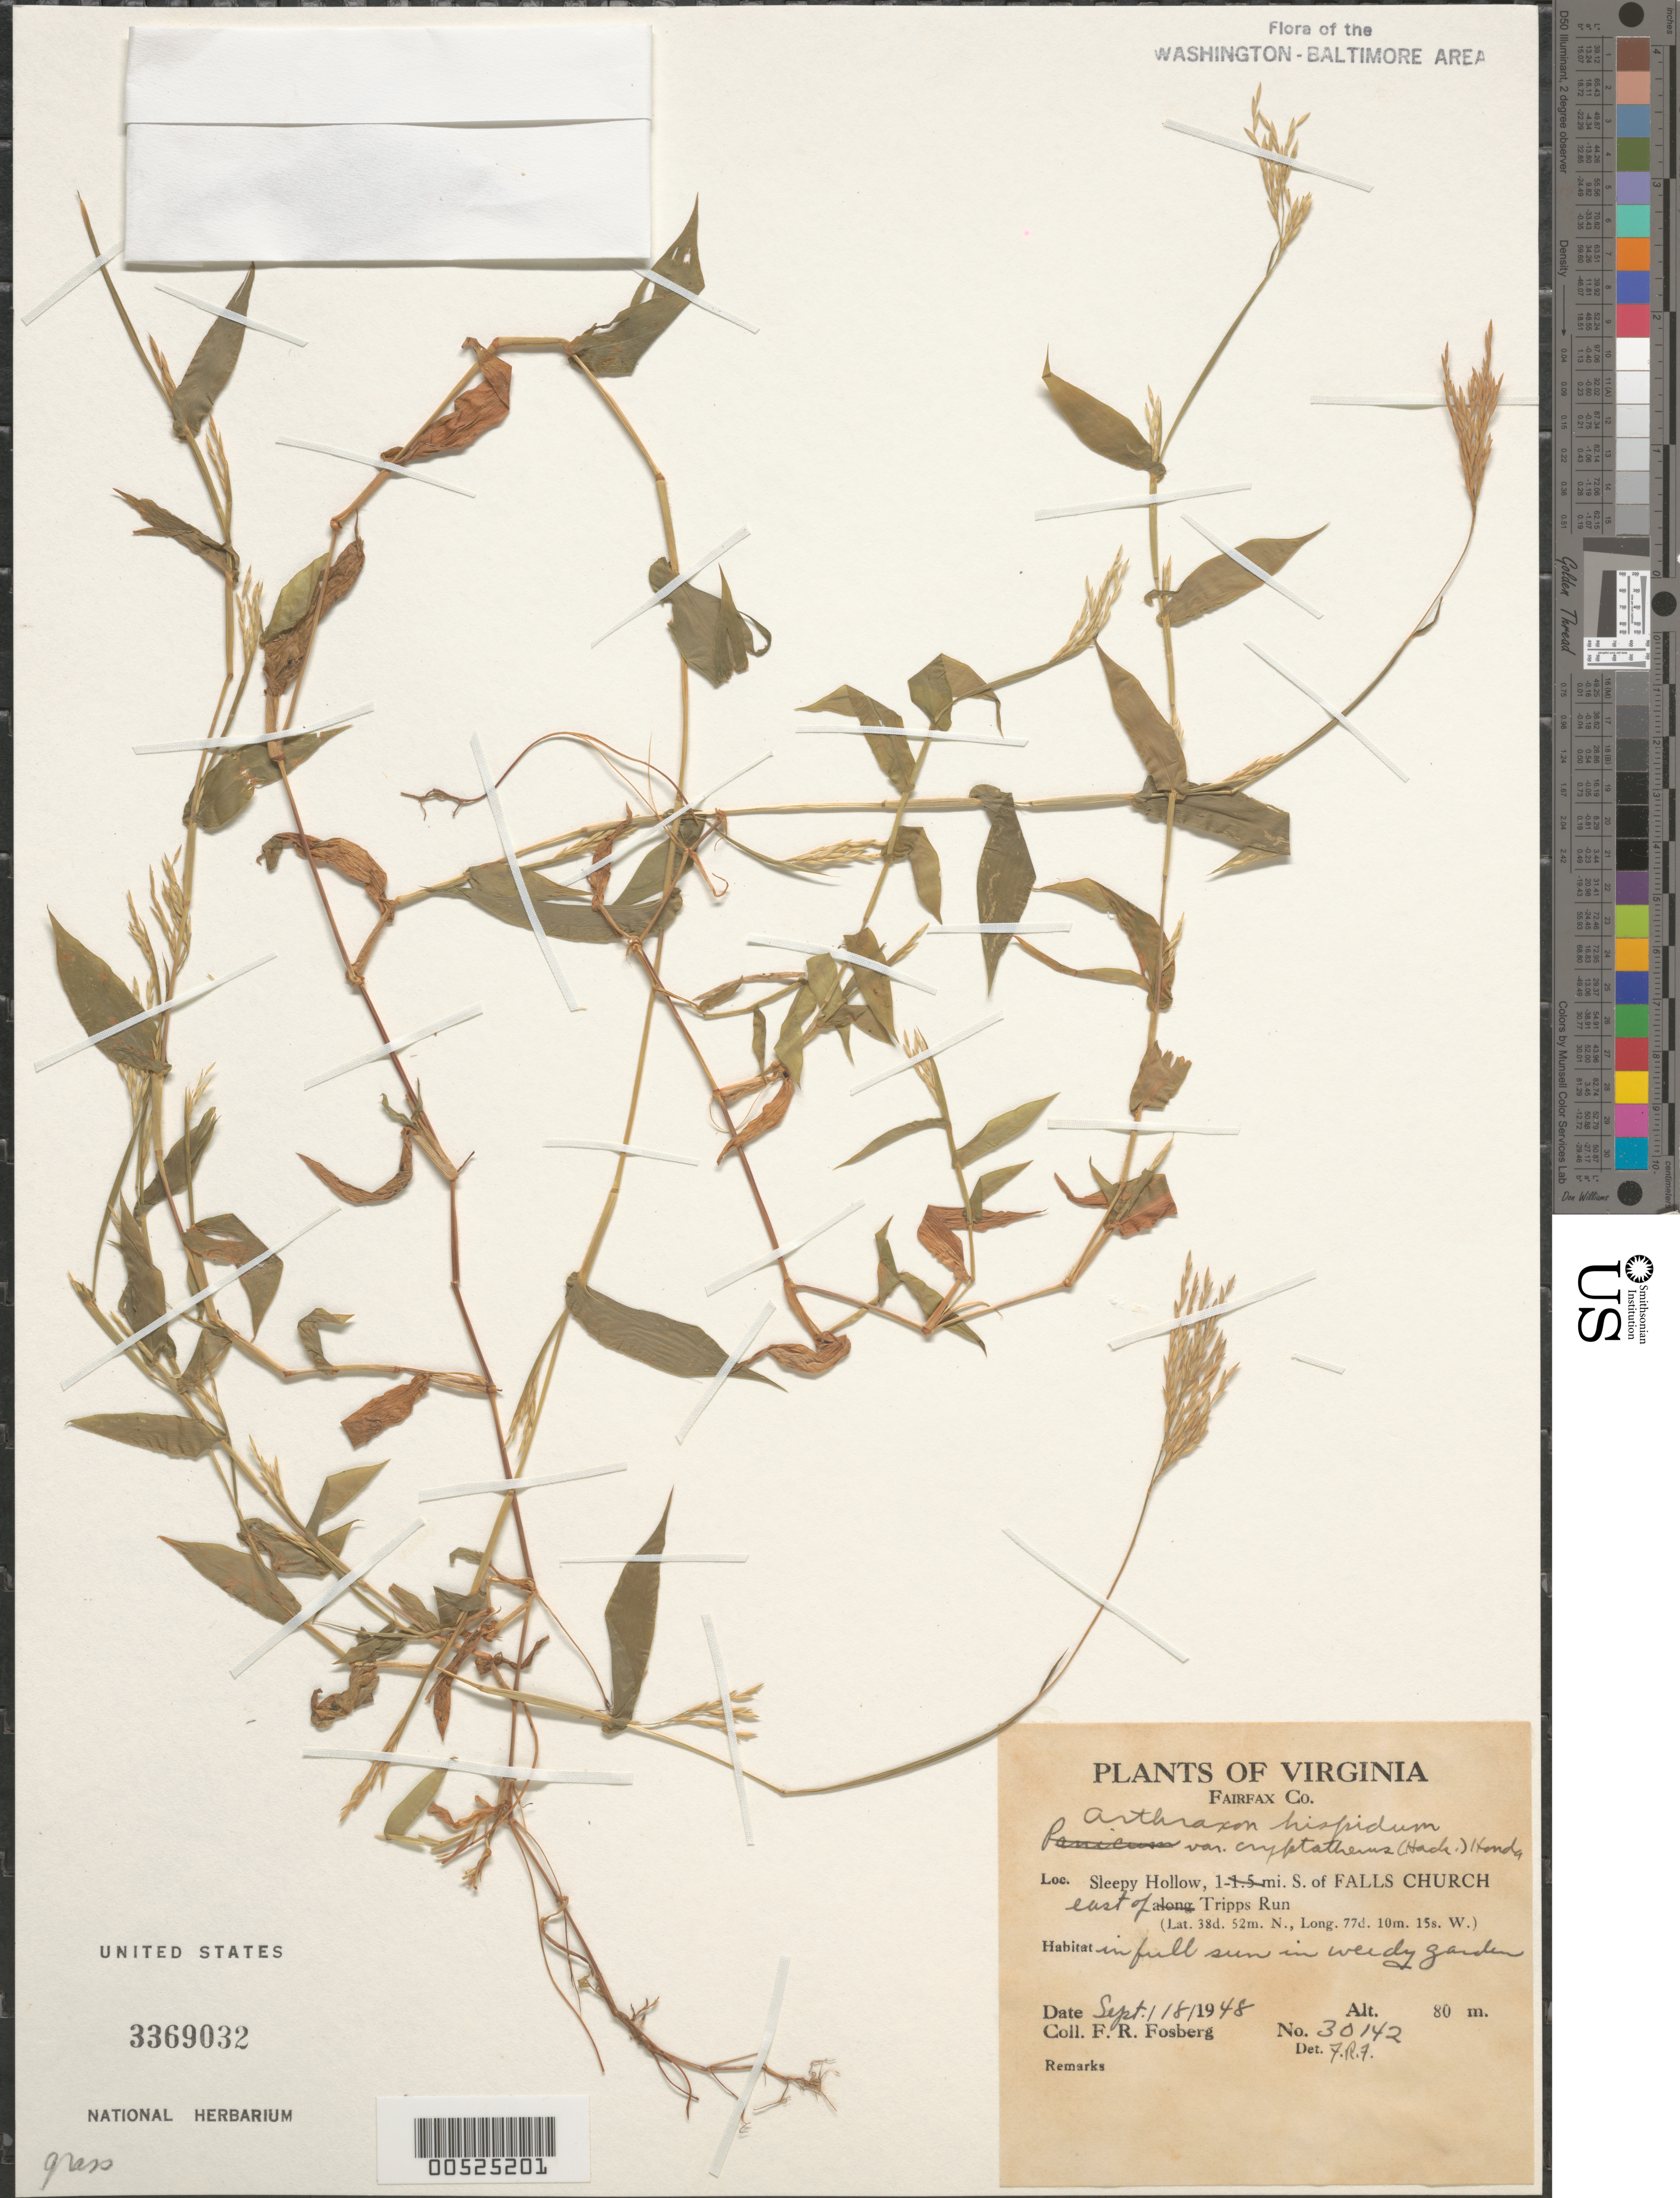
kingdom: Plantae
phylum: Tracheophyta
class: Liliopsida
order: Poales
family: Poaceae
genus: Arthraxon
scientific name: Arthraxon hispidus var. cryptatherus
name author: (Hack.) Honda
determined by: Fosberg, F. R.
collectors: F. R. Fosberg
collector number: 30142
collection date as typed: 18 Sep 1948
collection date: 1948-09-18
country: United States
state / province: Virginia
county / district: Fairfax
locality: Sleepy Hollow, 1 mi. S of Falls Church E of Tripps Run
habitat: In full sun in weedy garden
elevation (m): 80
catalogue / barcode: US 3369032